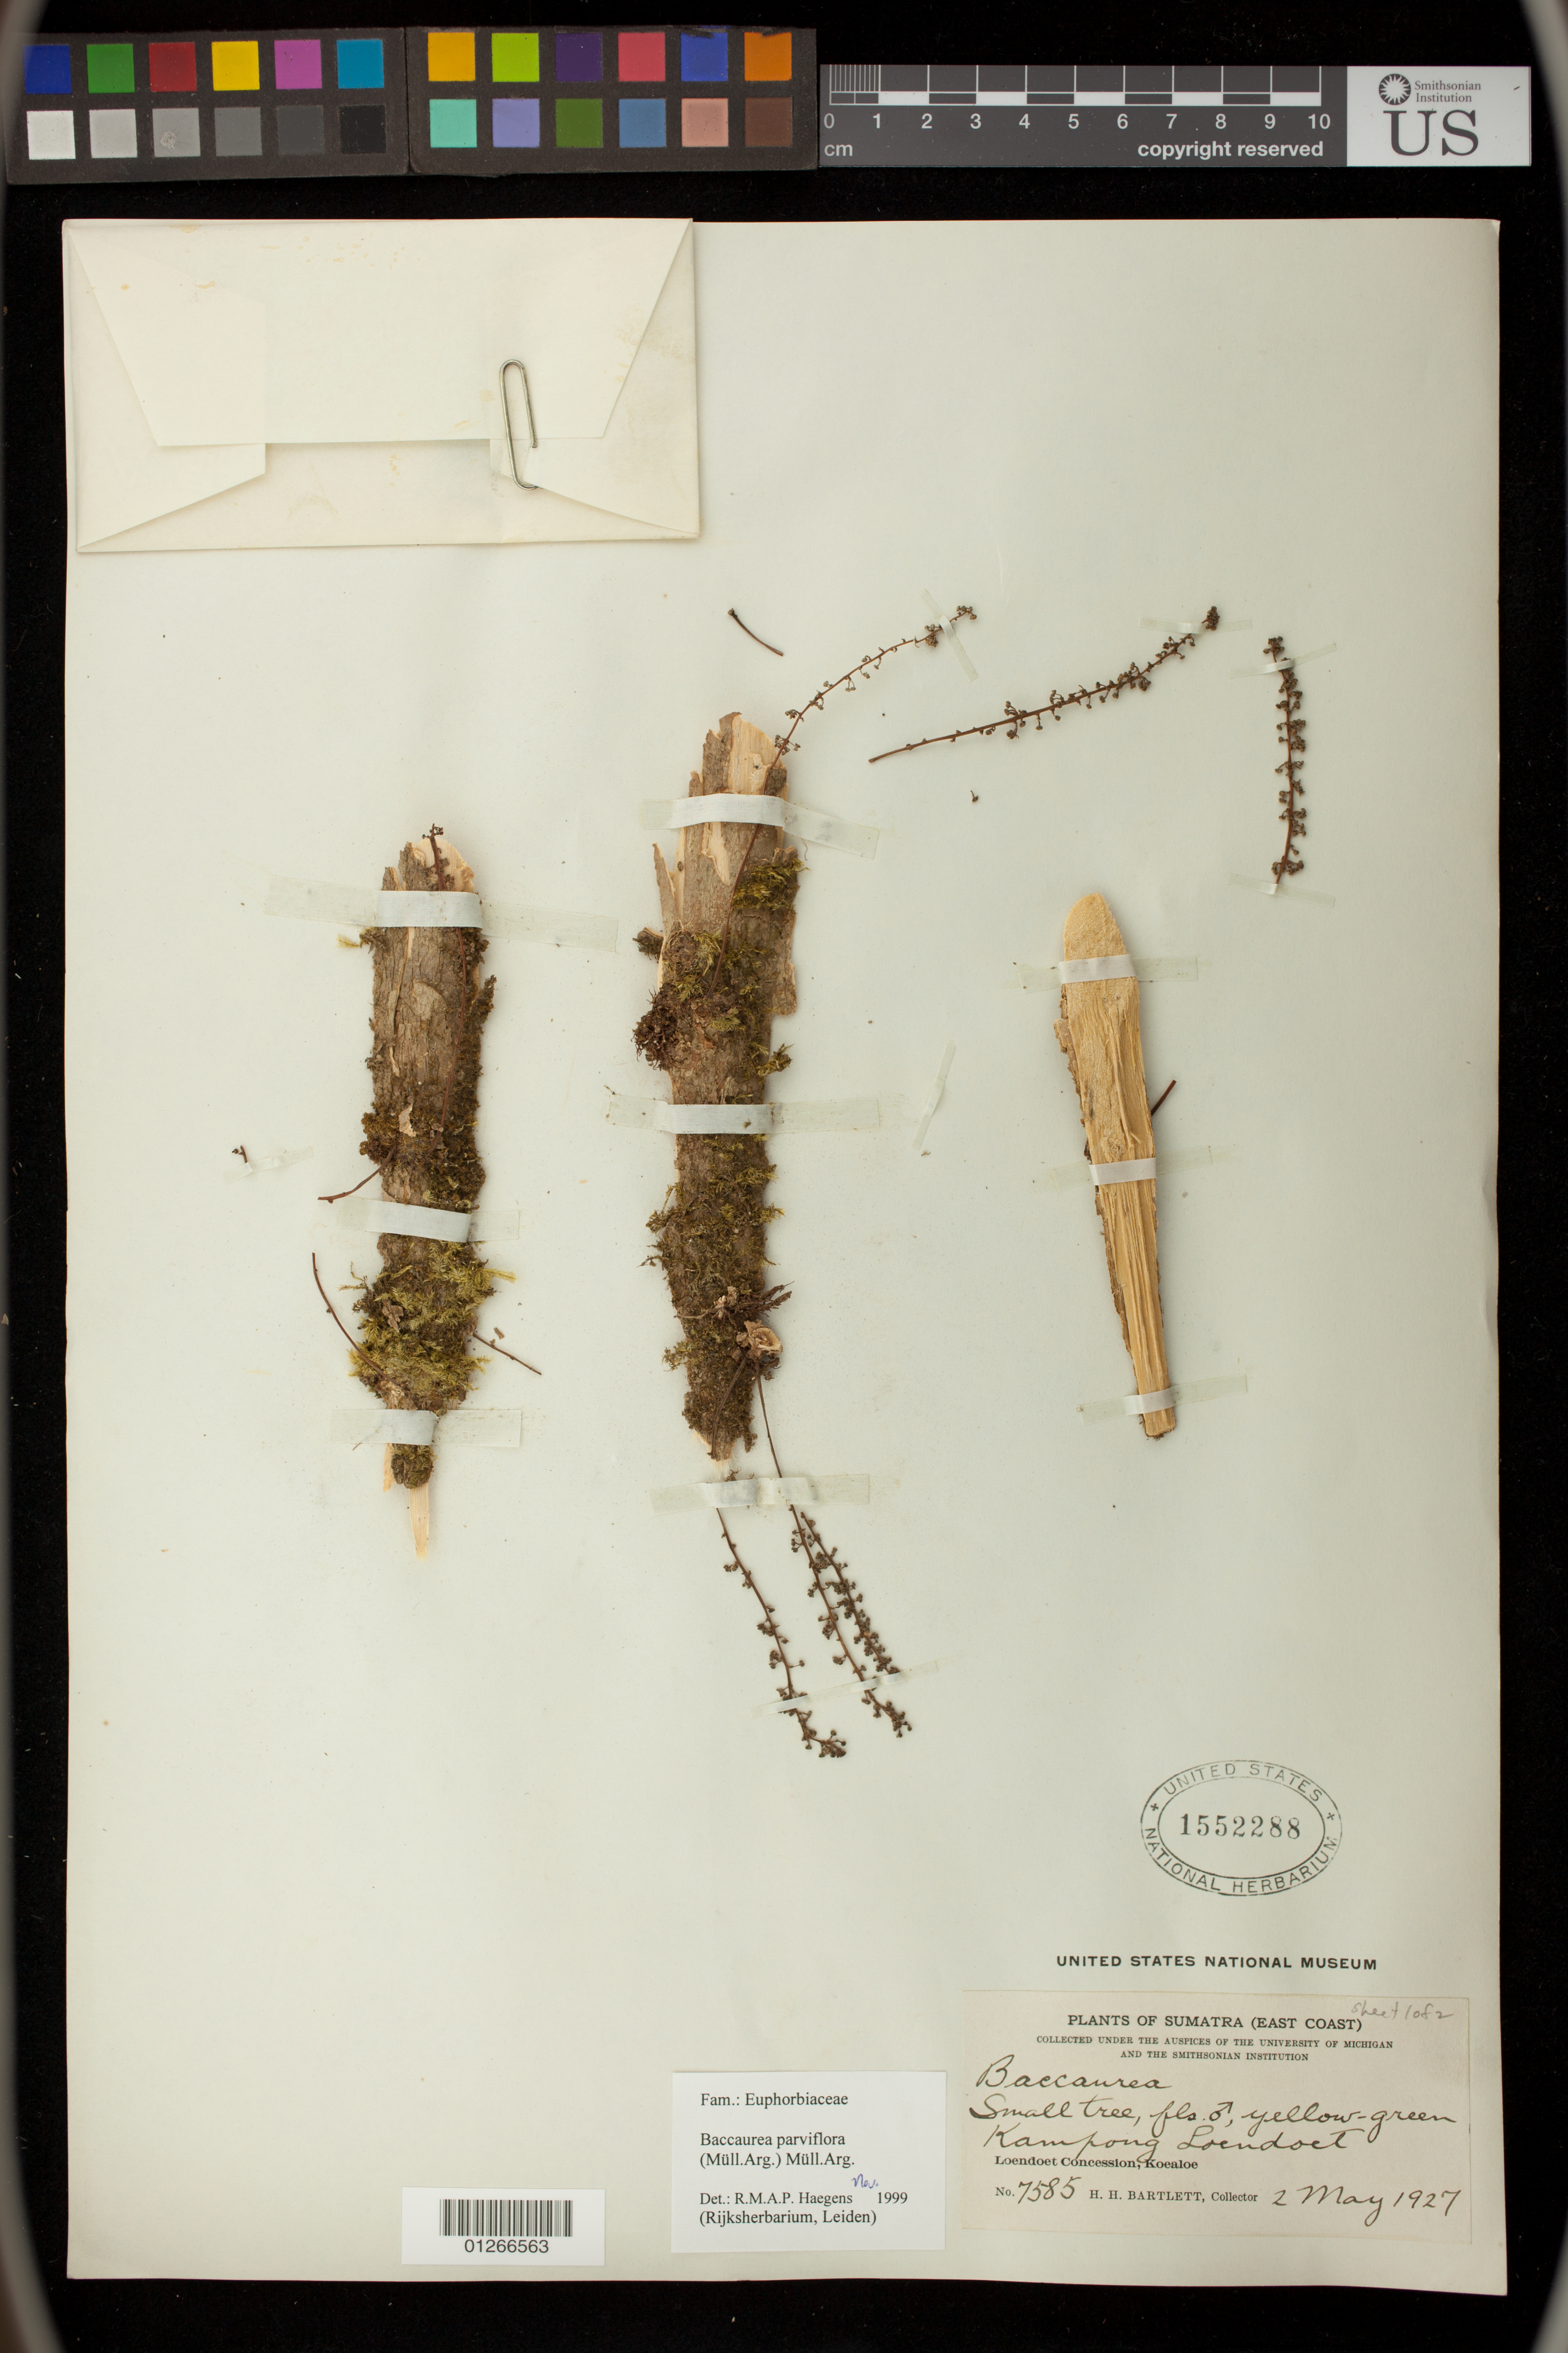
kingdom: Plantae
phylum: Tracheophyta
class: Magnoliopsida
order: Malpighiales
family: Phyllanthaceae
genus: Baccaurea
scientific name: Baccaurea parviflora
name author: M. Arg.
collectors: H. H. Bartlett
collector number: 7585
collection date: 1927-05-02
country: Indonesia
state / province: Sumatra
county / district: Sumatera Utara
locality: Sumatra (East Coast). Kampong Loendoet, Loendoet Concession, Koealoe.